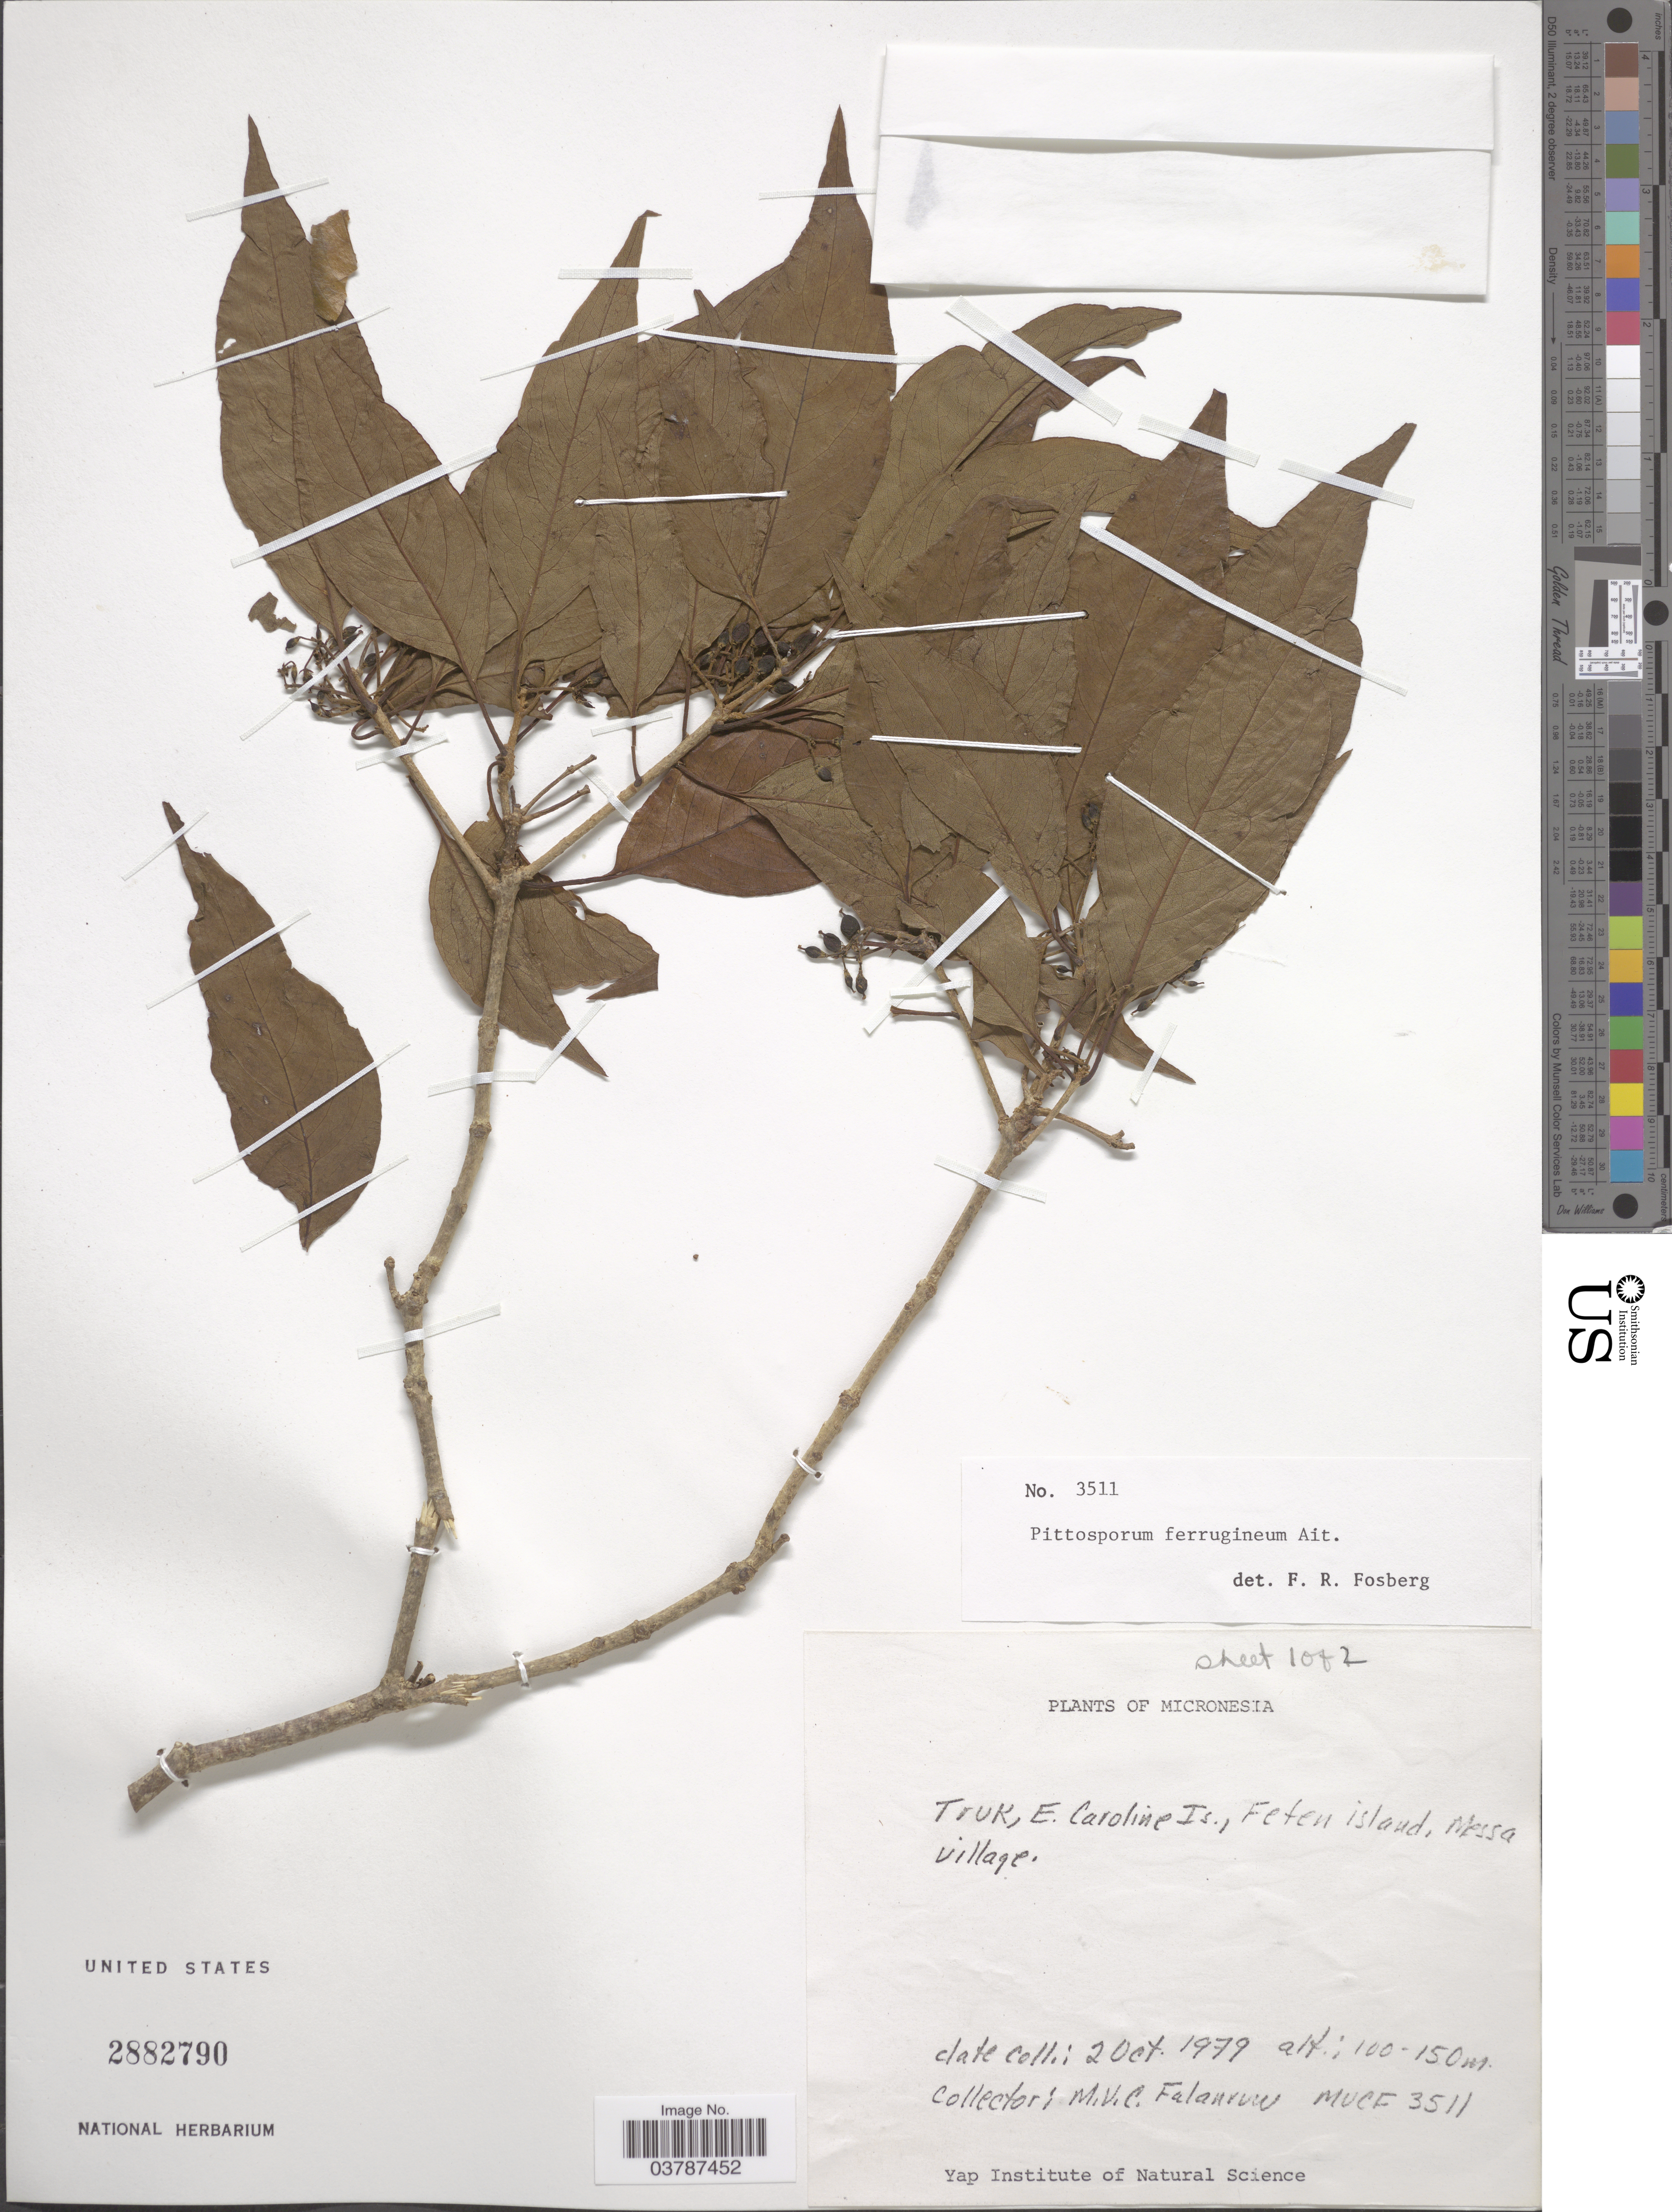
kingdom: Plantae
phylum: Tracheophyta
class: Magnoliopsida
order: Apiales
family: Pittosporaceae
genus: Pittosporum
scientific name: Pittosporum ferrugineum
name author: Dryand. ex Aiton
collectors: M. V. Falanruw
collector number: MUCF 3511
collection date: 1979-10-02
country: Micronesia, Federated States of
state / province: Truk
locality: Micronesia. E. Caroline Is., Feten island, Messa village.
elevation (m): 100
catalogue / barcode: US 2882790